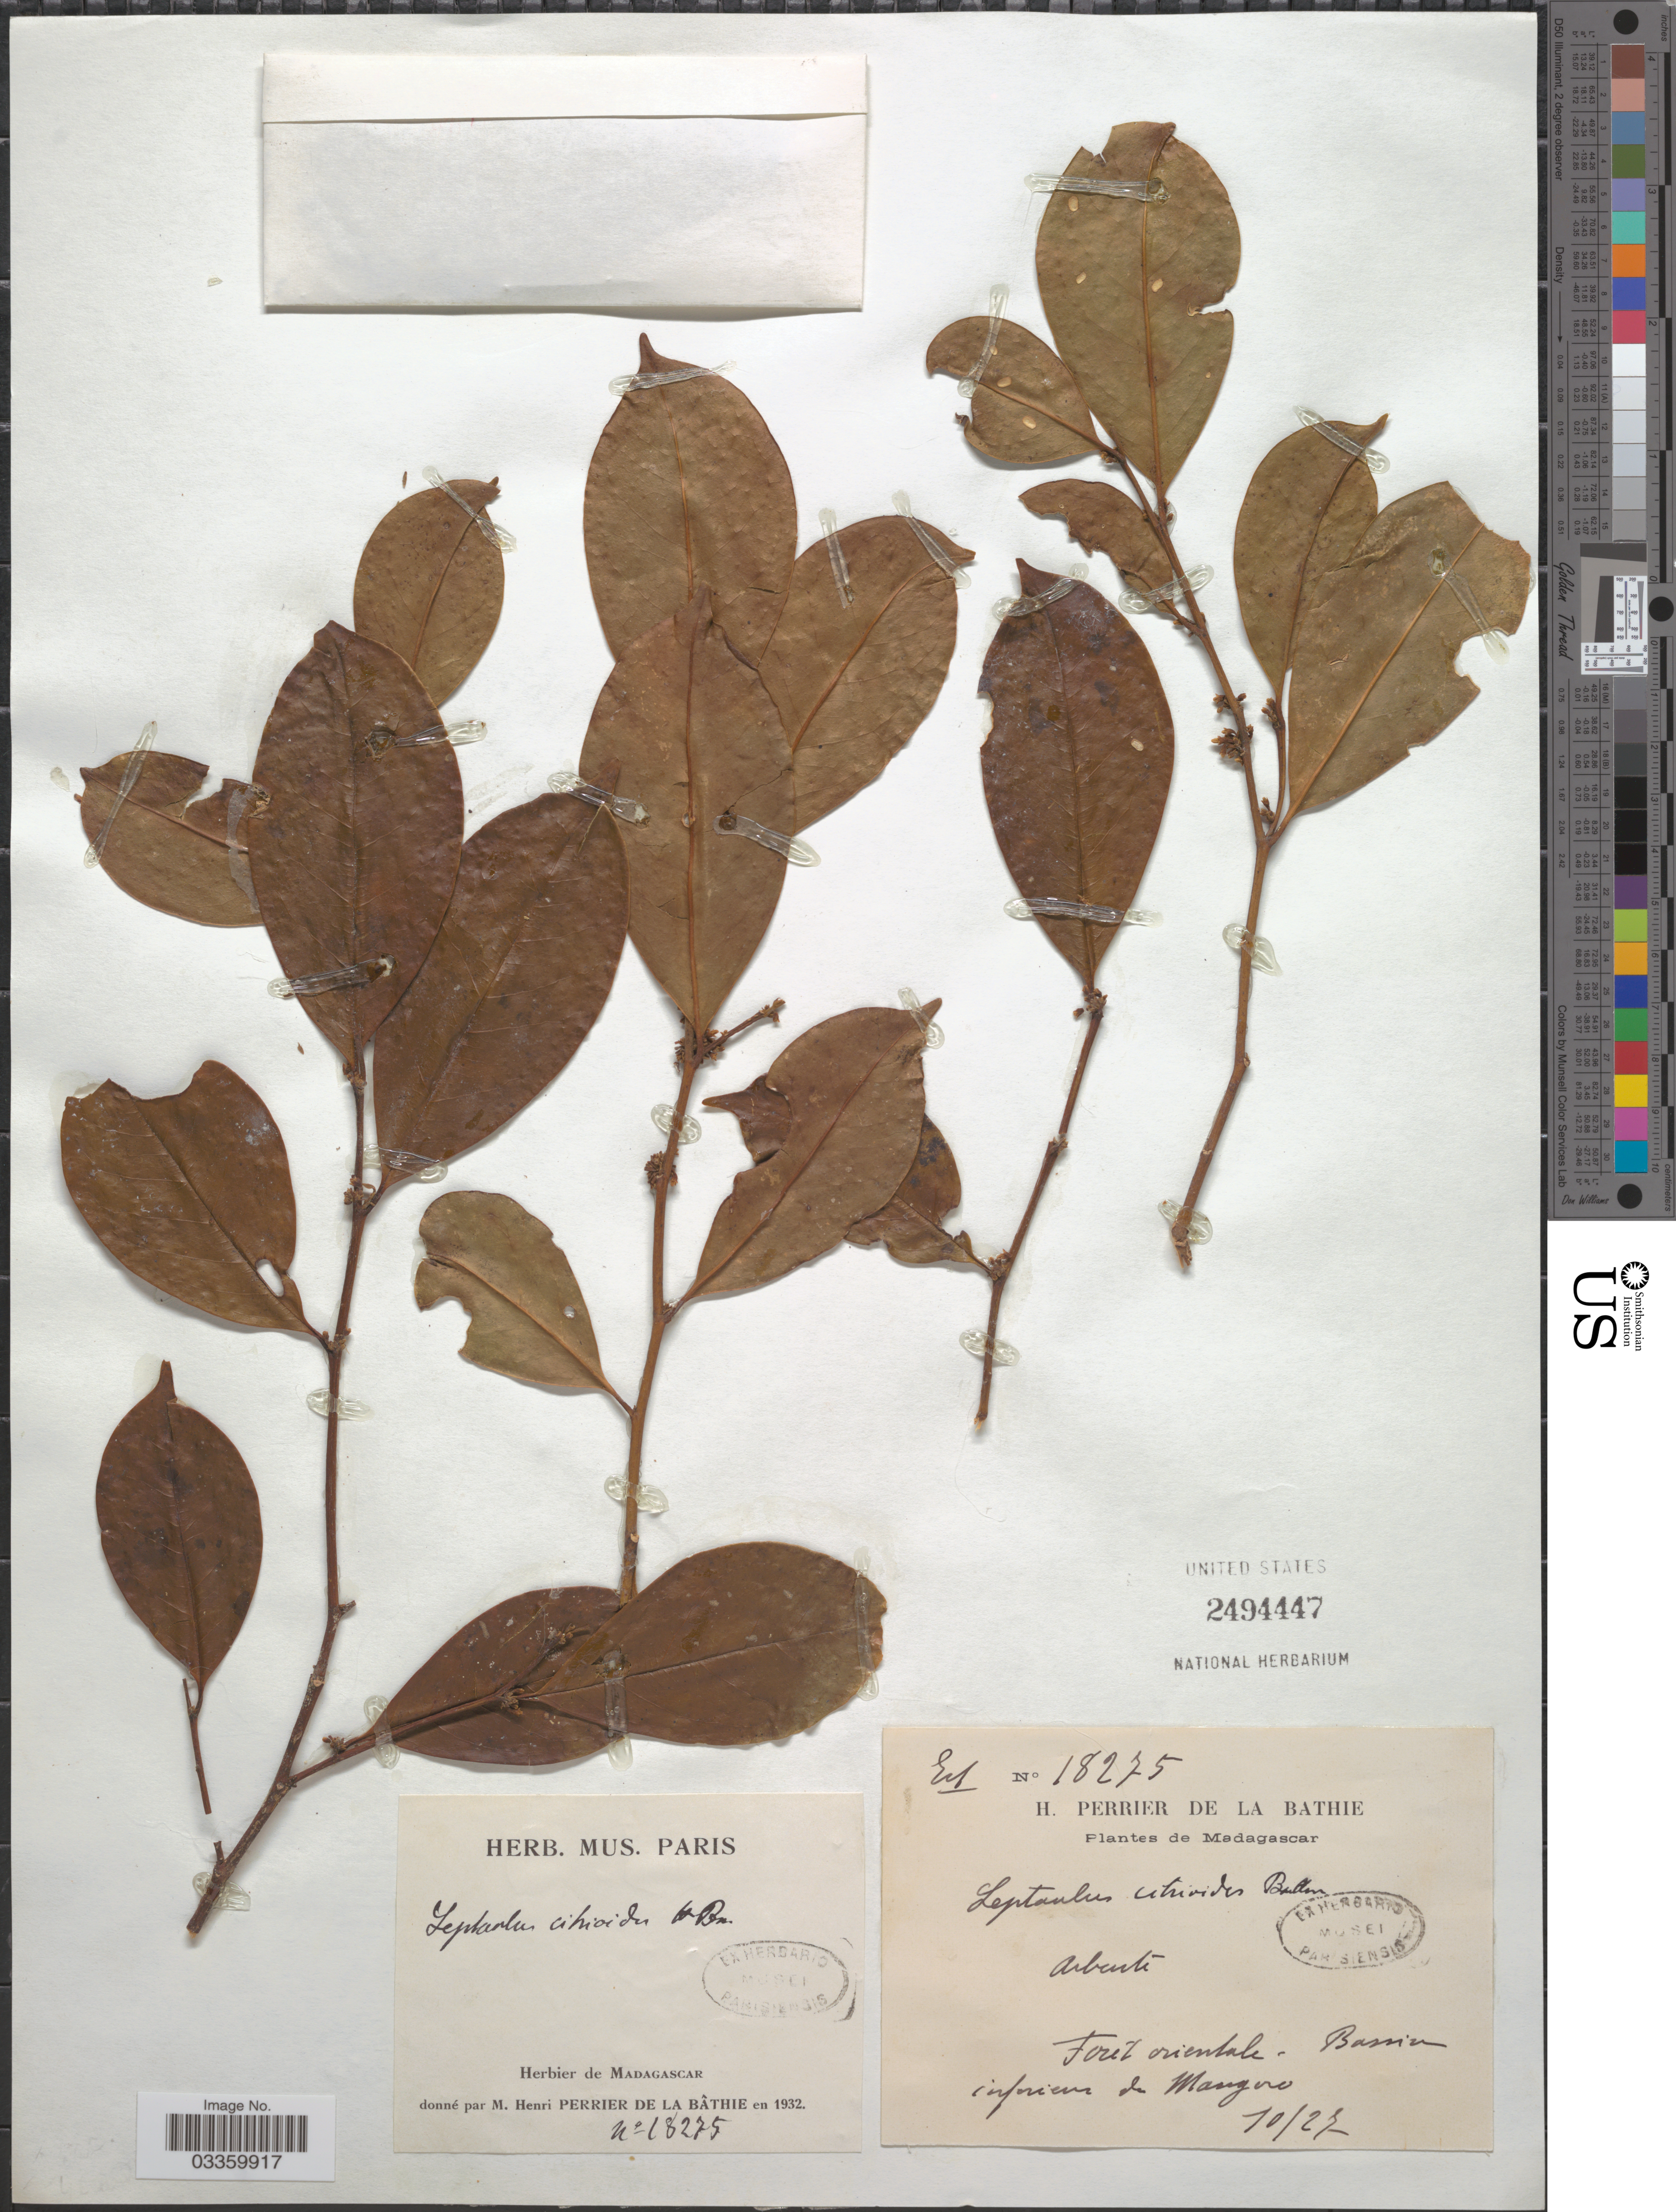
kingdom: Plantae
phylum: Tracheophyta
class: Magnoliopsida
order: Cardiopteridales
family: Cardiopteridaceae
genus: Leptaulus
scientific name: Leptaulus citroides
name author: Baill.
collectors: H. Perrier de la Bâthie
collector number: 18275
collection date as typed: Transcribed d/m/y: /10/27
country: Madagascar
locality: Forêt orientale. Bassin inférieur de Mangoro.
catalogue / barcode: US 2494447